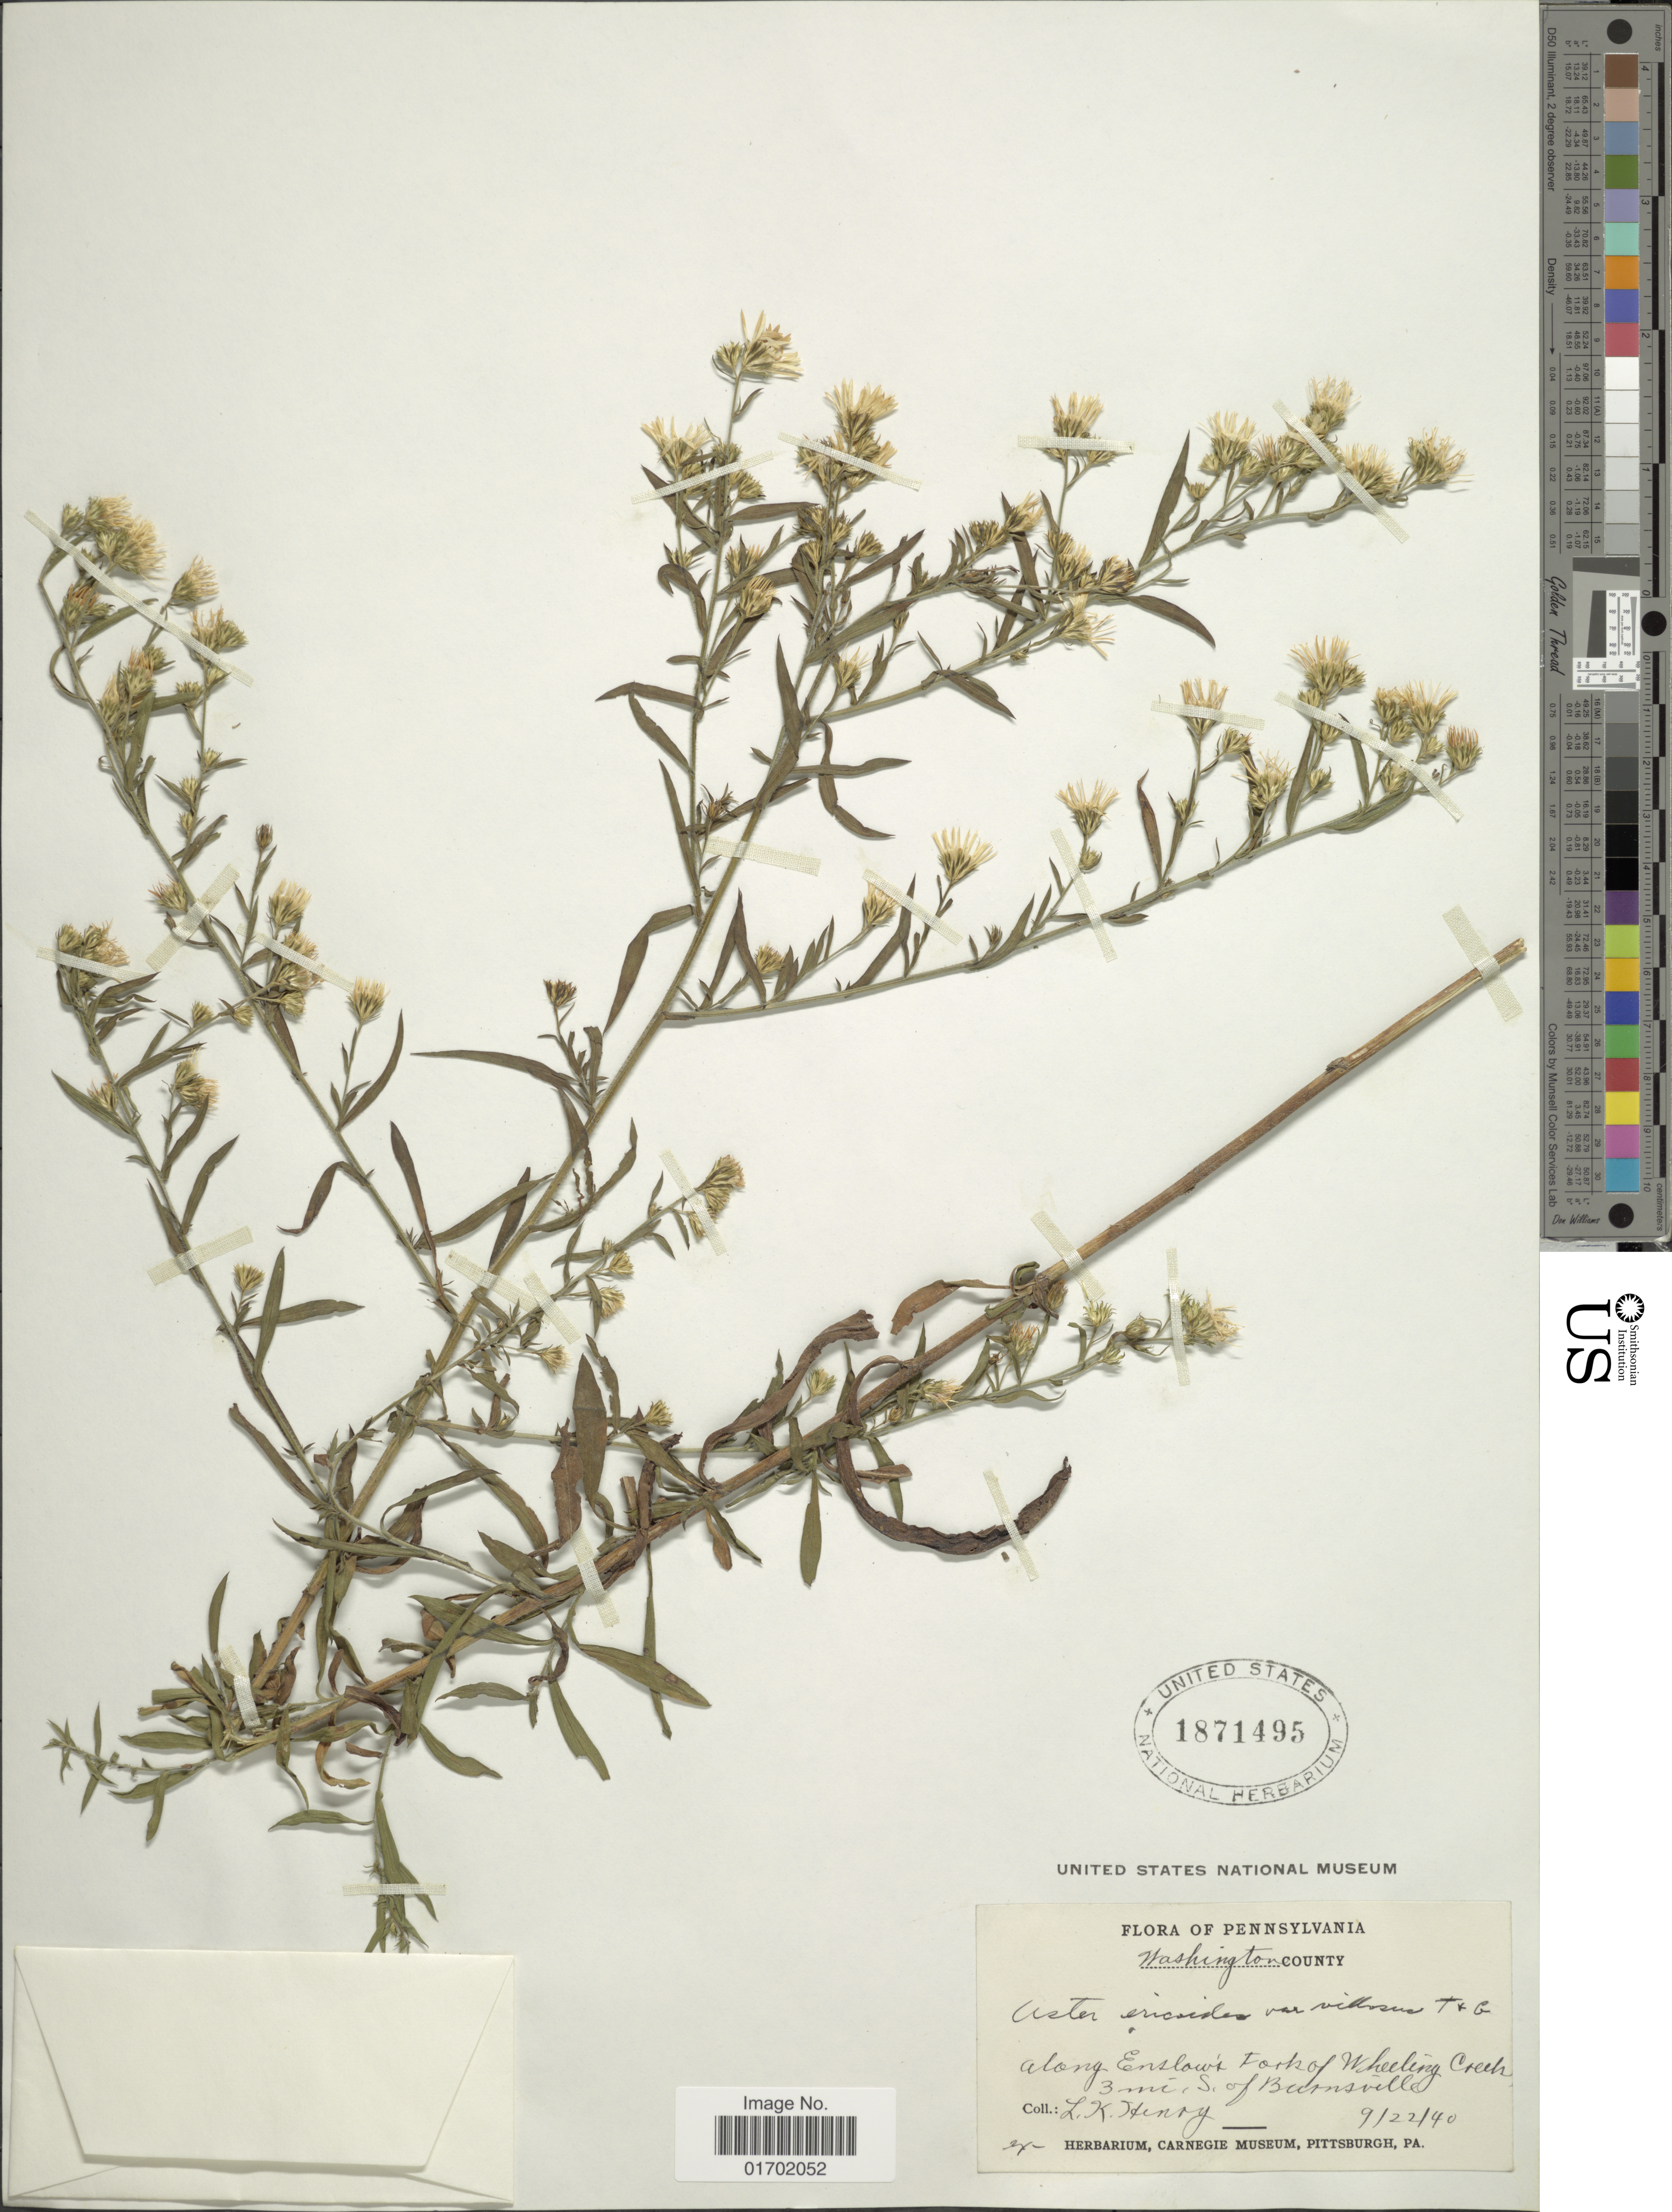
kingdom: Plantae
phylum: Tracheophyta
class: Magnoliopsida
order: Asterales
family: Asteraceae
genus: Symphyotrichum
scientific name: Symphyotrichum pilosum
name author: (Willd.) G.L. Nesom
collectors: L. K. Henry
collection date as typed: Transcribed d/m/y: 22/9/40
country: United States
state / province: Pennsylvania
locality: Washington County, along Enslow's Fork of Wheeling Creek, 3 mi. S. of Burnsville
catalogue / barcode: US 1871495